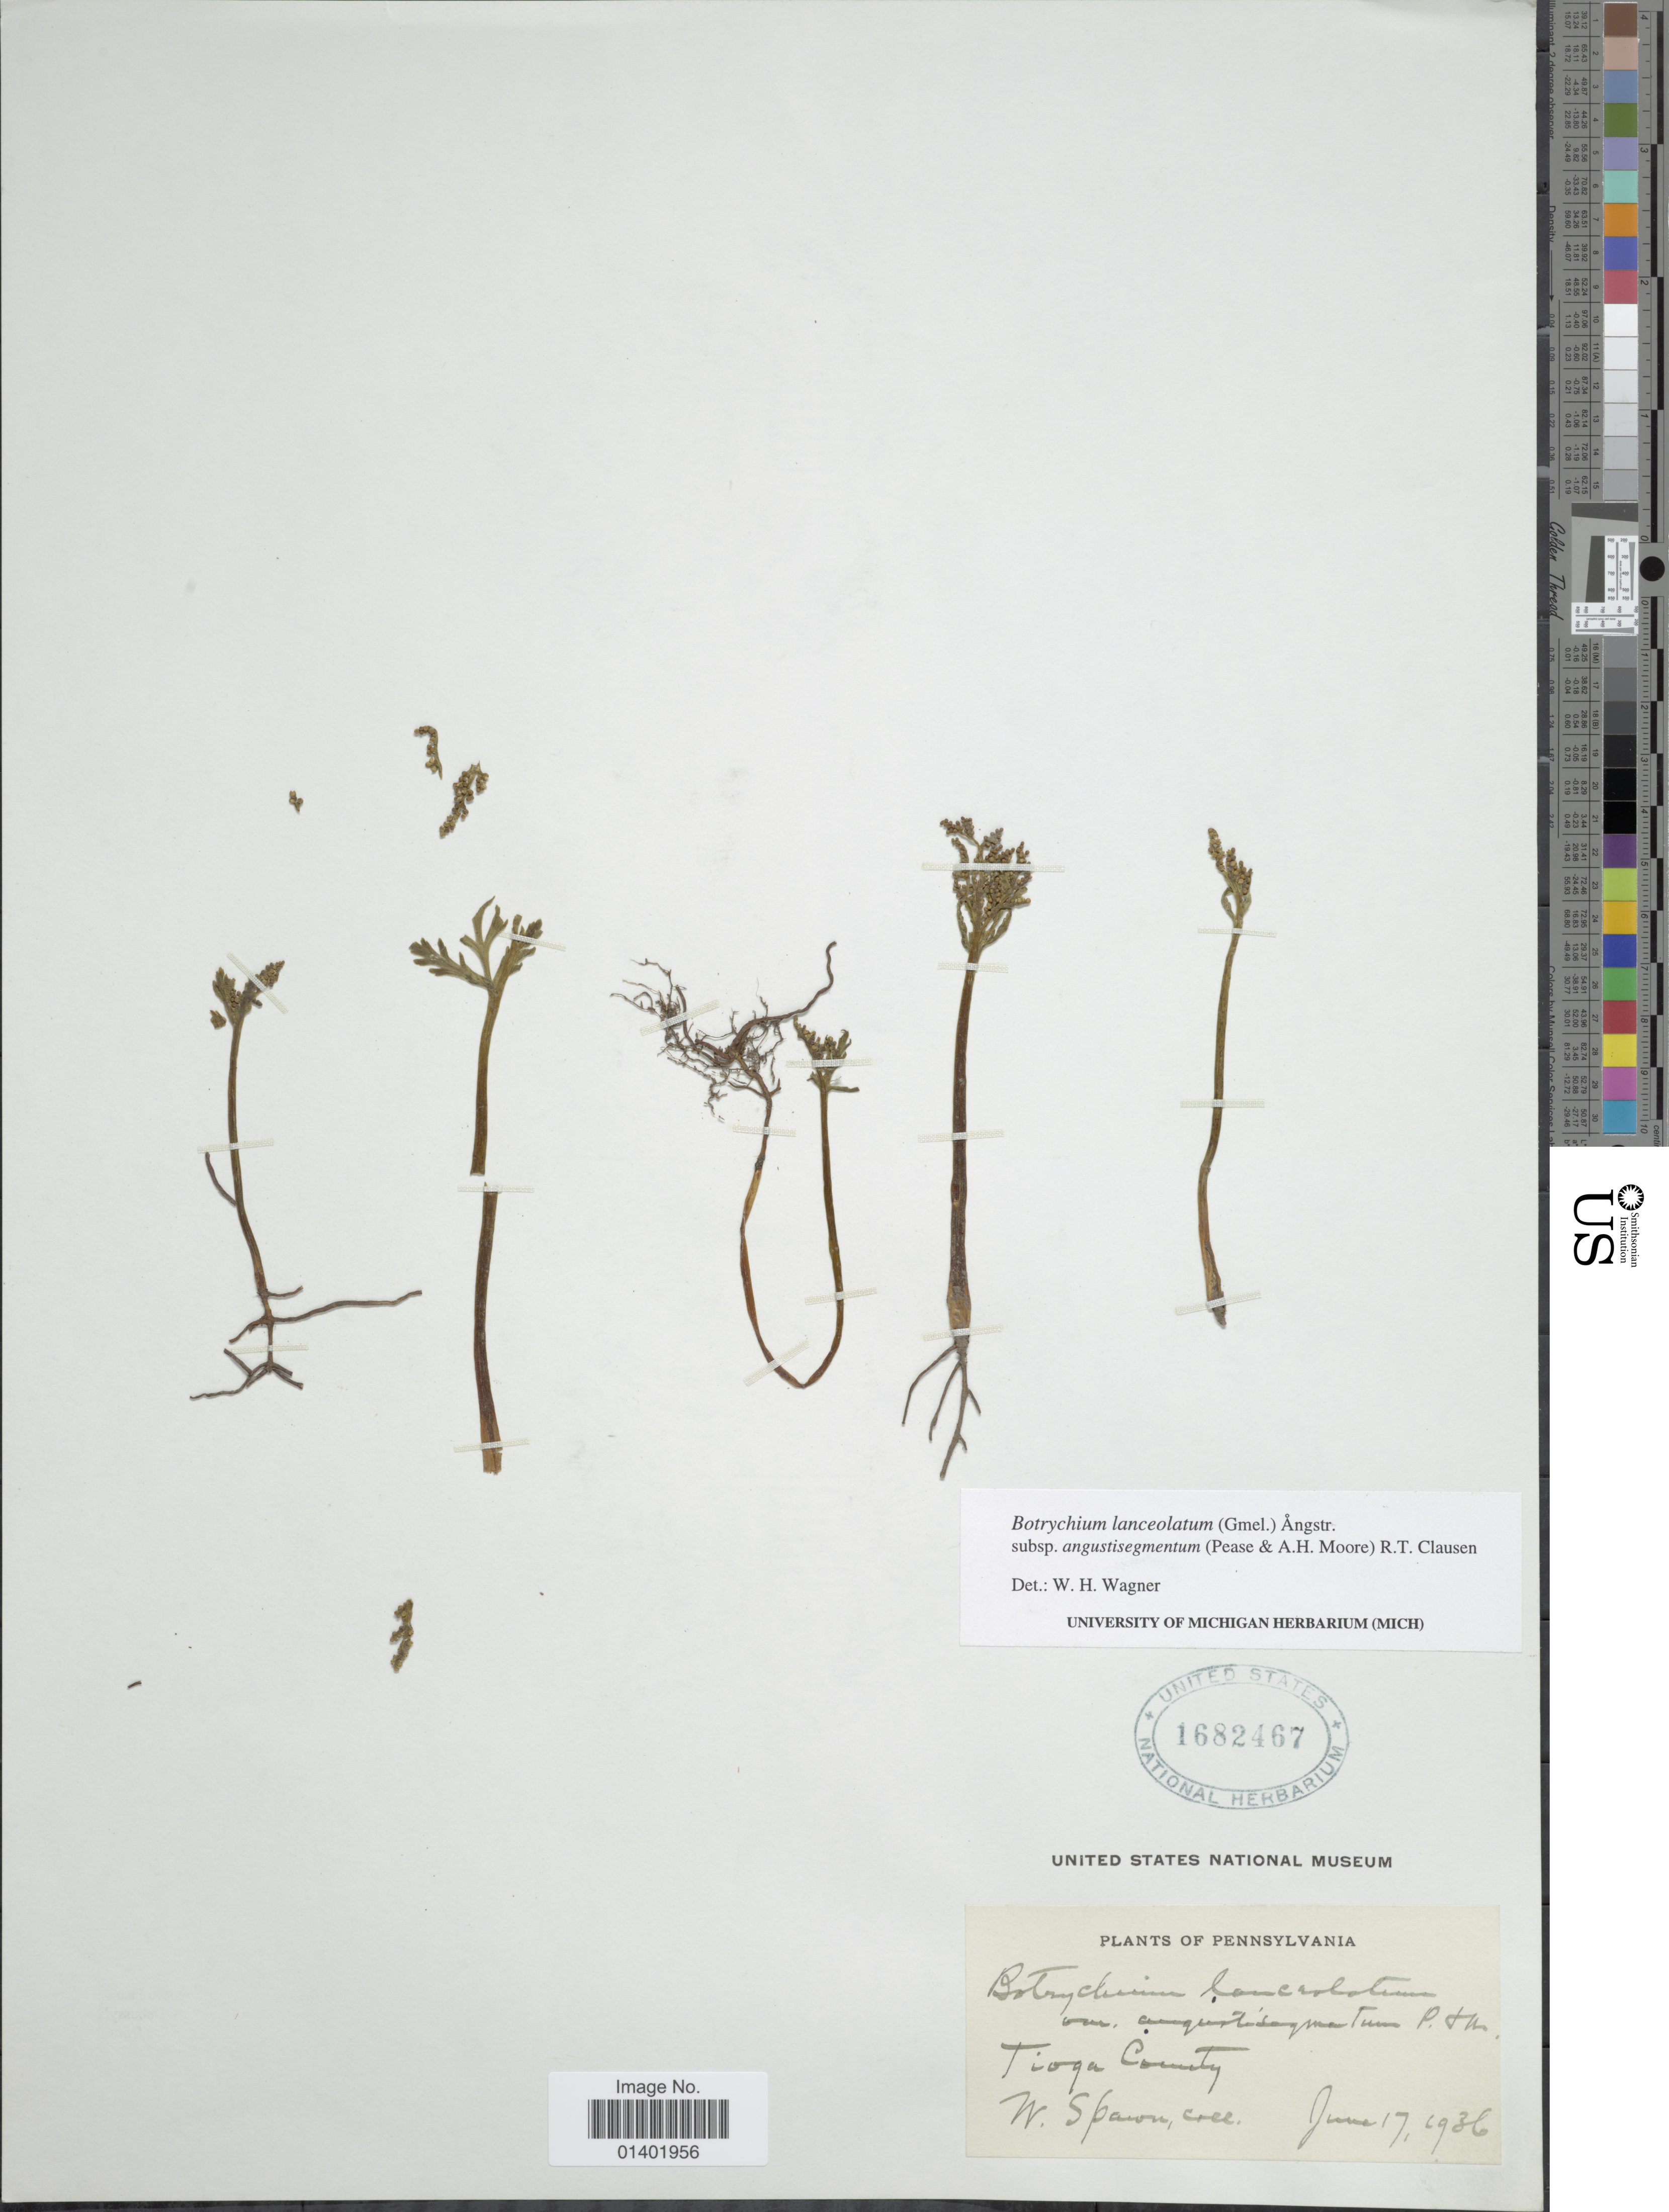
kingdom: Plantae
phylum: Tracheophyta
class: Polypodiopsida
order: Ophioglossales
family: Ophioglossaceae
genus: Botrychium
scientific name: Botrychium lanceolatum subsp. angustisegmentum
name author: (Pease & A.H. Moore) R.T. Clausen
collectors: W. Spawn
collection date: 1936-06-17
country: United States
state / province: Pennsylvania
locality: Tioga County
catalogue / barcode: US 1682467